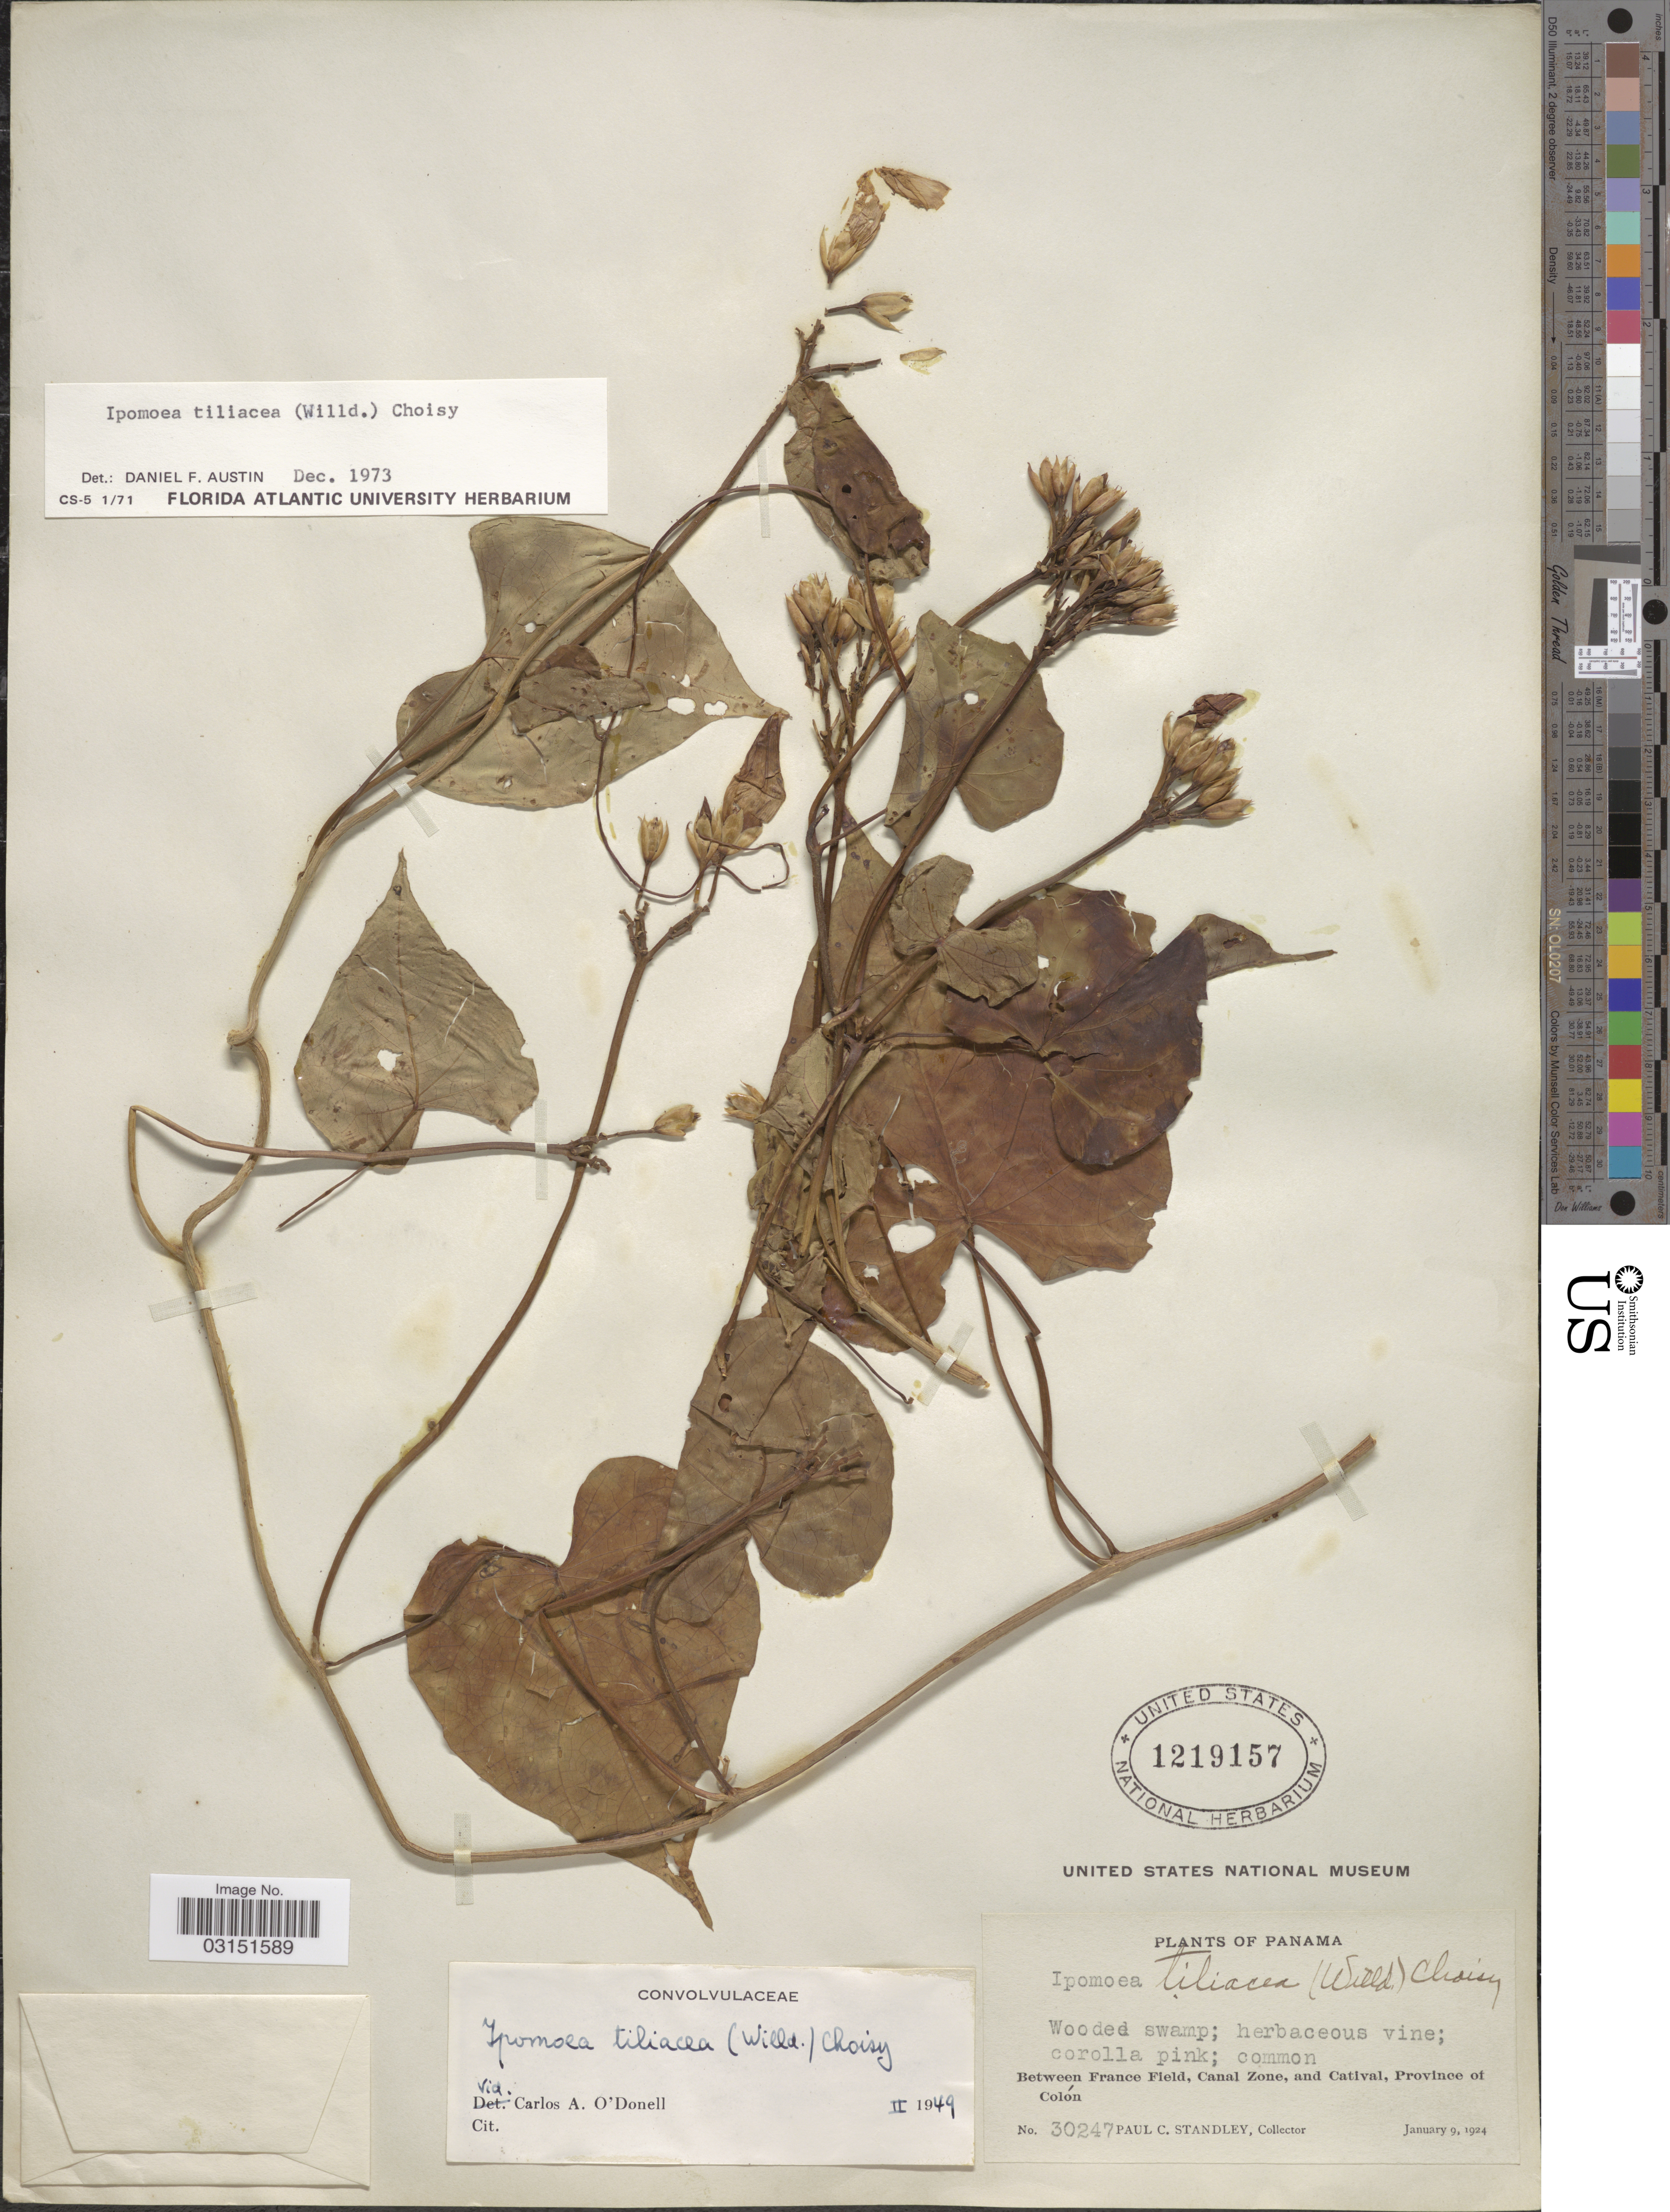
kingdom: Plantae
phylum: Tracheophyta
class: Magnoliopsida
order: Solanales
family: Convolvulaceae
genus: Ipomoea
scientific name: Ipomoea tiliacea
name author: (Willd.) Choisy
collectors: P. C. Standley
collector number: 30247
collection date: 1924-01-09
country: Panama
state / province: Colón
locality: Between France Field, Canal Zone, and Catival.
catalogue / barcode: US 1219157